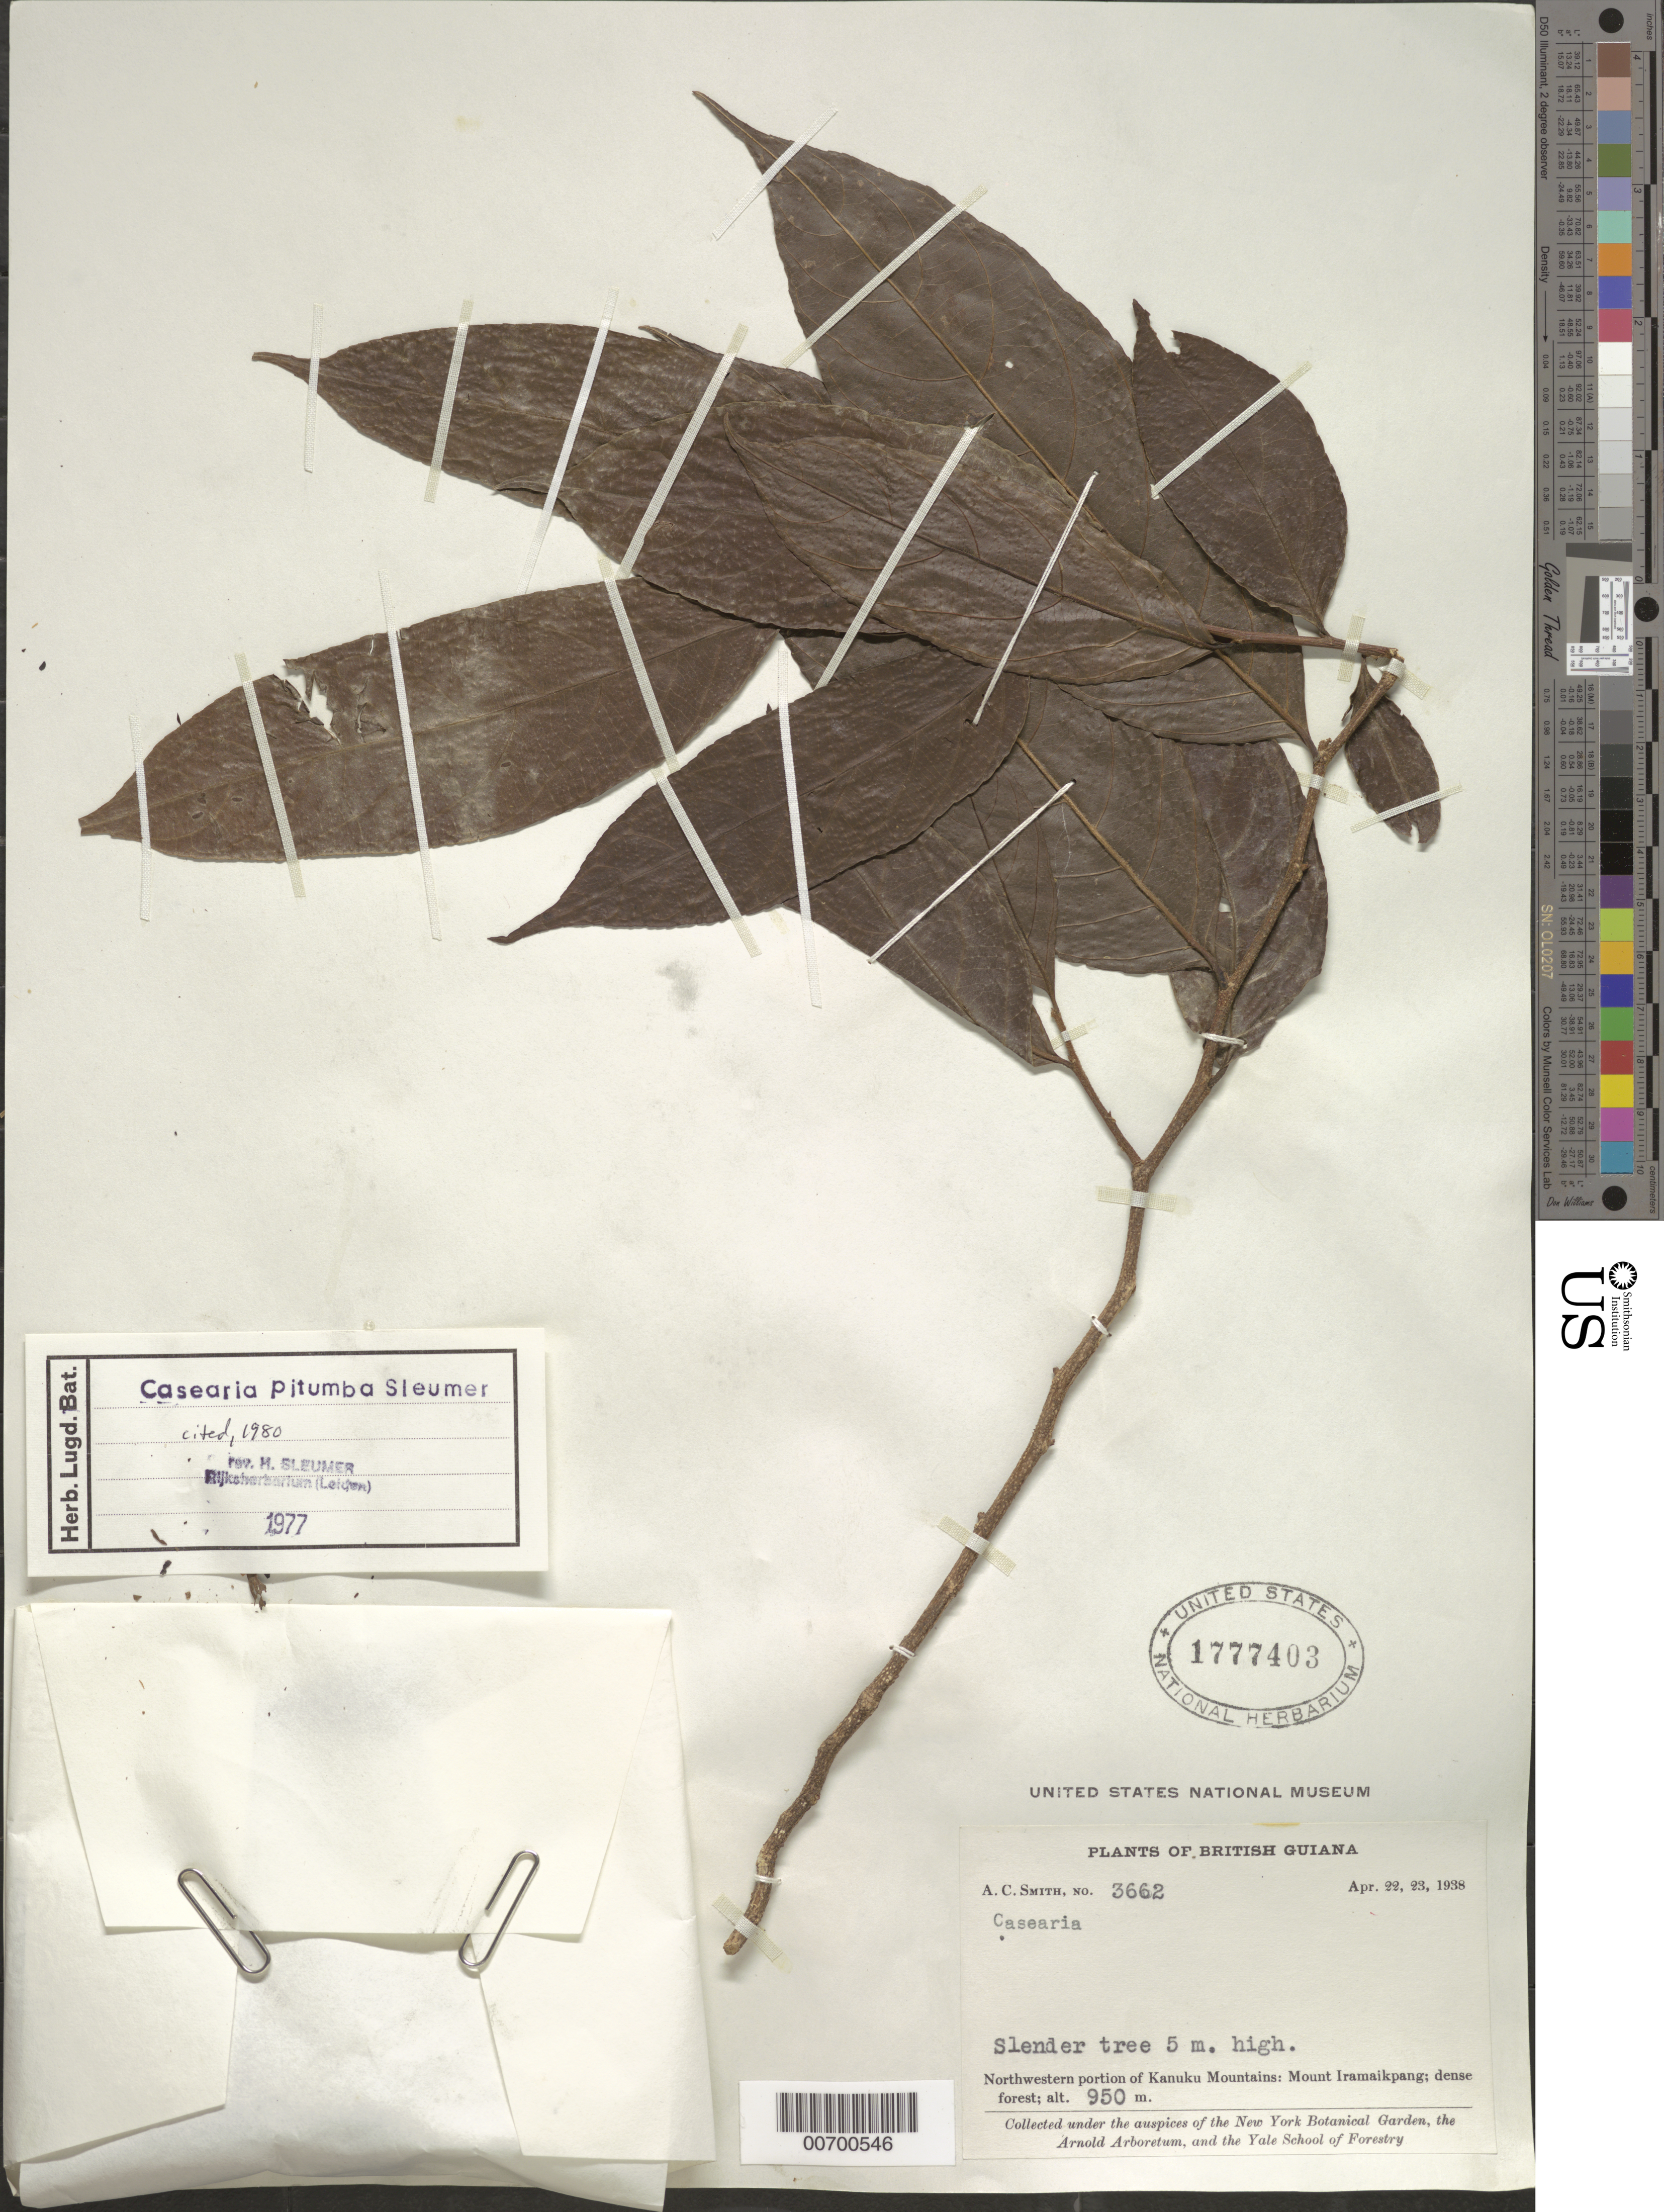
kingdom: Plantae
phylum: Tracheophyta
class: Magnoliopsida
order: Malpighiales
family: Salicaceae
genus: Casearia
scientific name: Casearia pitumba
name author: Sleumer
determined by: Sleumer, H. O.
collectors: A. C. Smith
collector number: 3662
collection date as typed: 22-Apr-38 to 23-Apr-38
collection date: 1938-04-22/1938-04-23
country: Guyana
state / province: U. Takutu-U. Essequibo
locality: Kanuku Mts., NW portion; Mount Iramaikpang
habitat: Dense forest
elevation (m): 950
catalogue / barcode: US 1777403